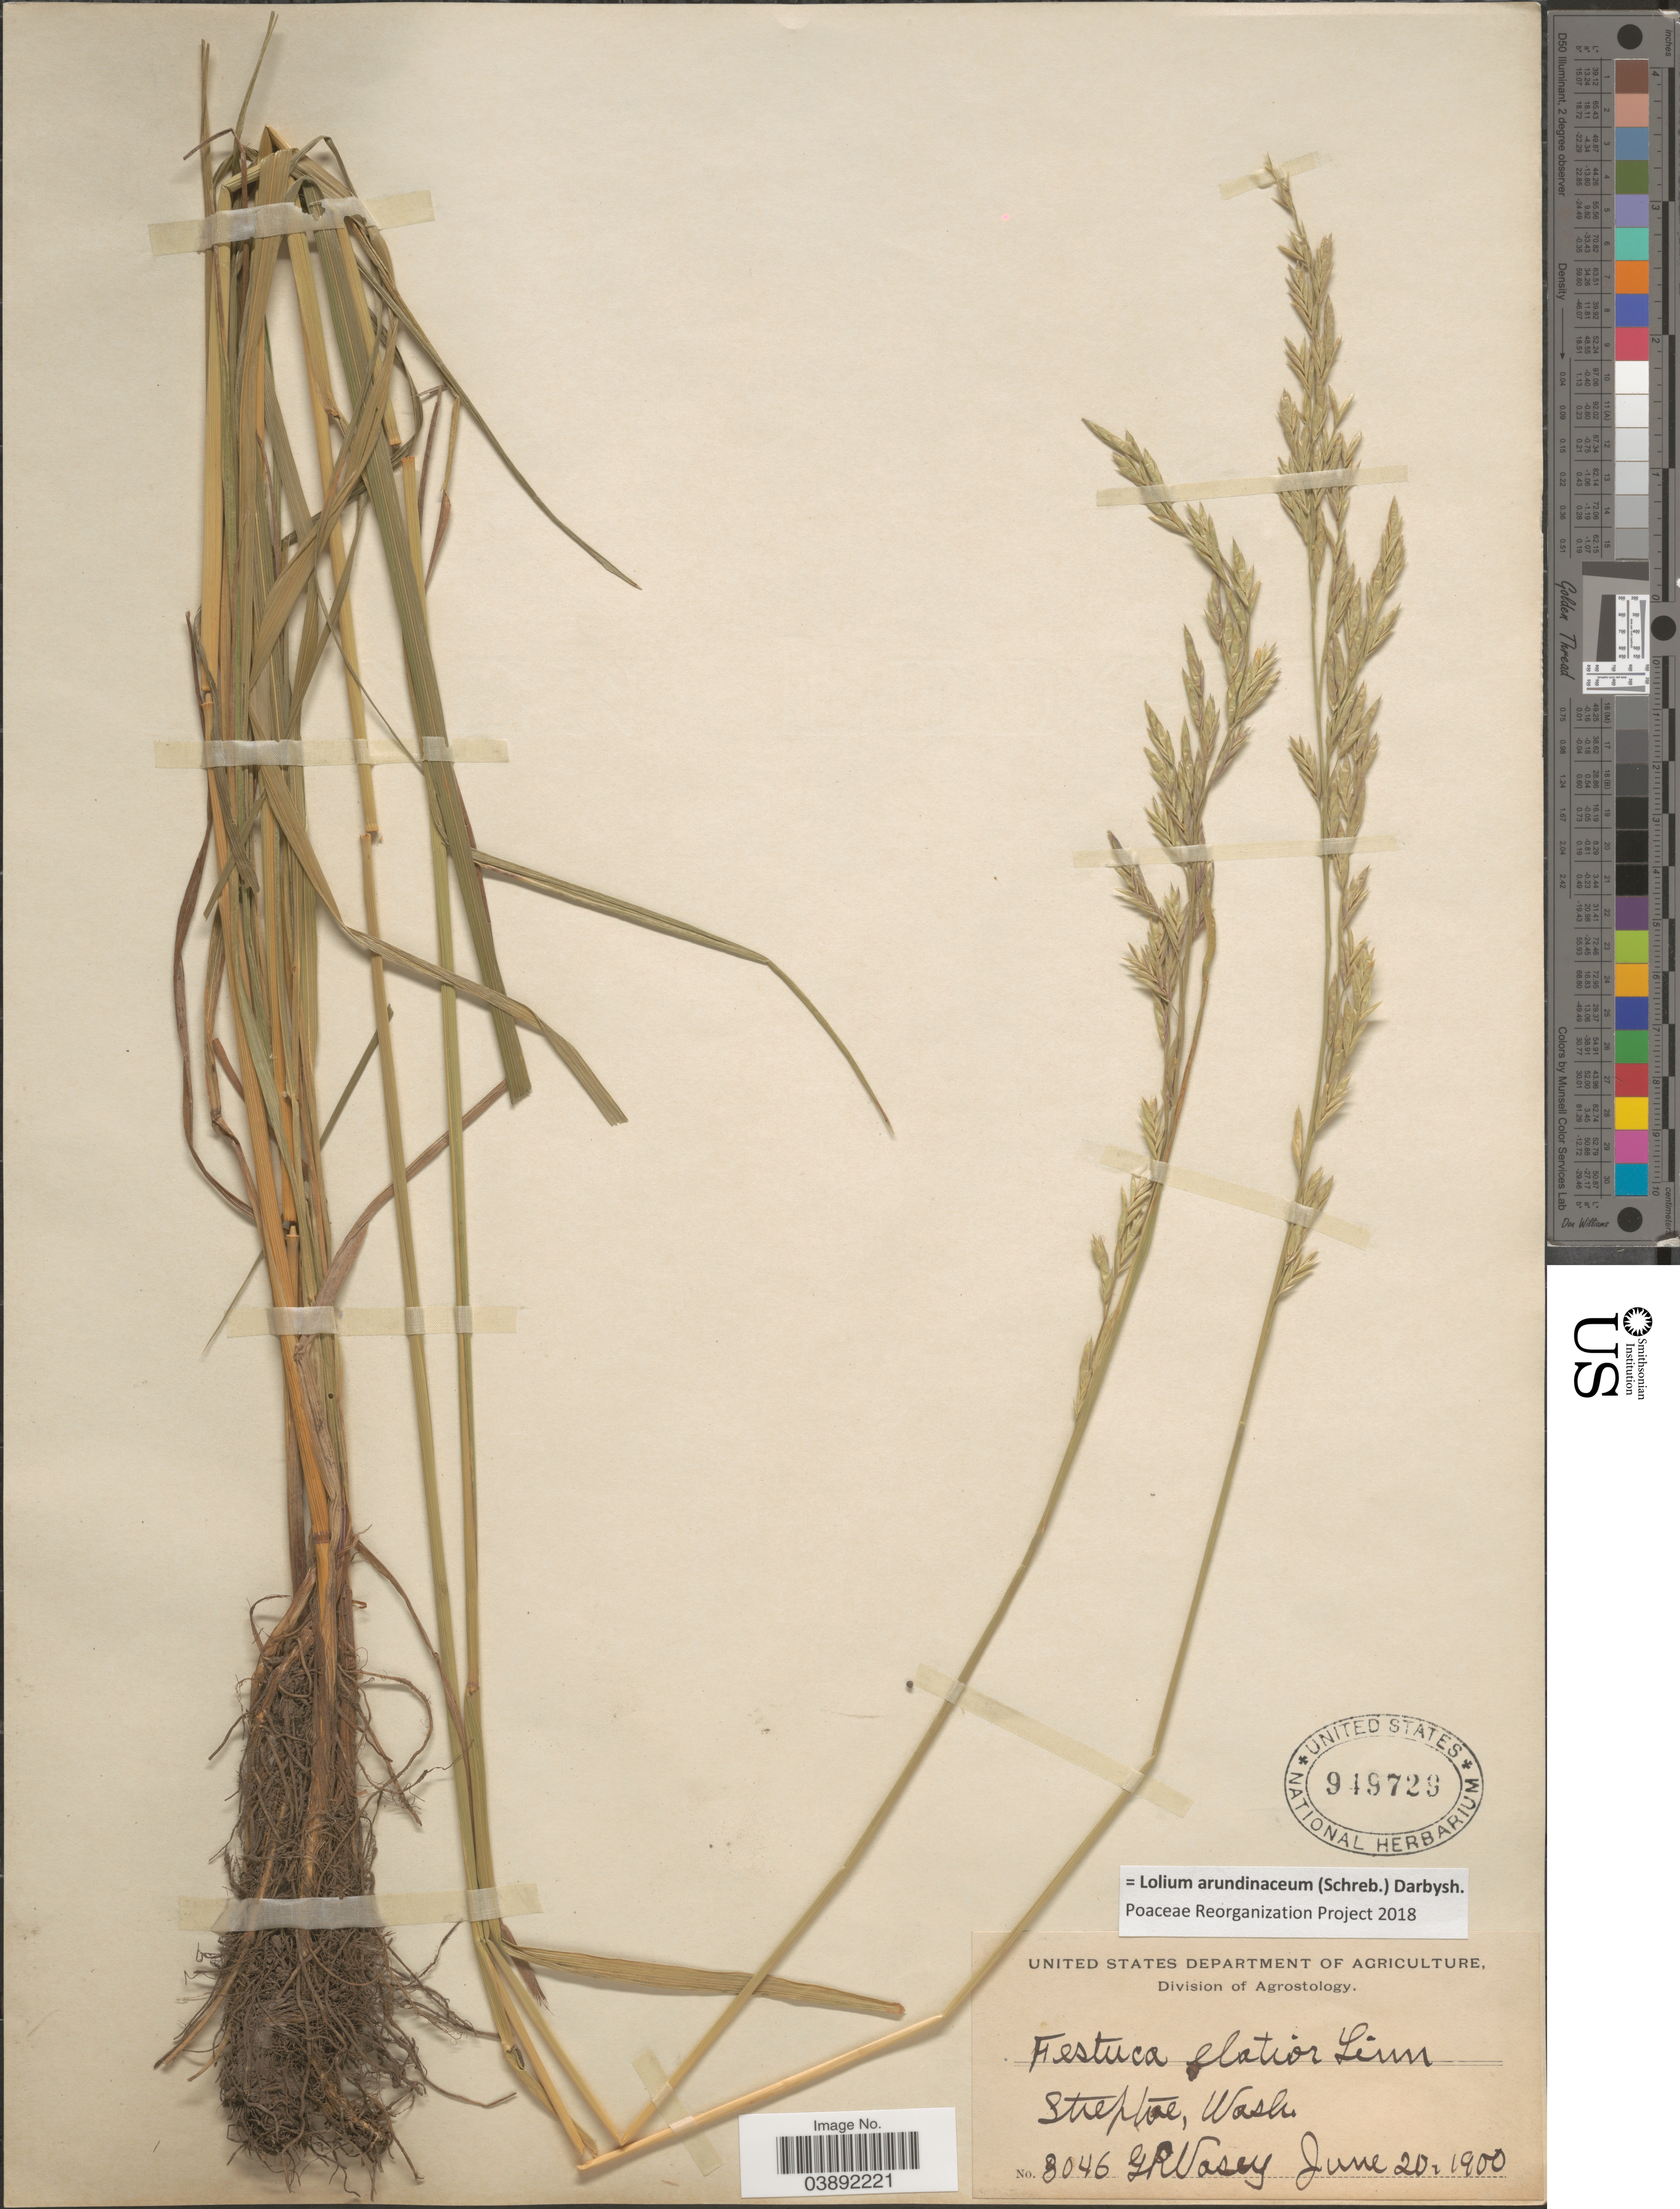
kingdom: Plantae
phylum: Tracheophyta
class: Liliopsida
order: Poales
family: Poaceae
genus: Lolium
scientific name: Lolium arundinaceum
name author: (Schreb.) Darbysh.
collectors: G. R. Vasey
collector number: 8046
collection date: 1900-06-20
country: United States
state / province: Washington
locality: Streptoe.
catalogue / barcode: US 949729